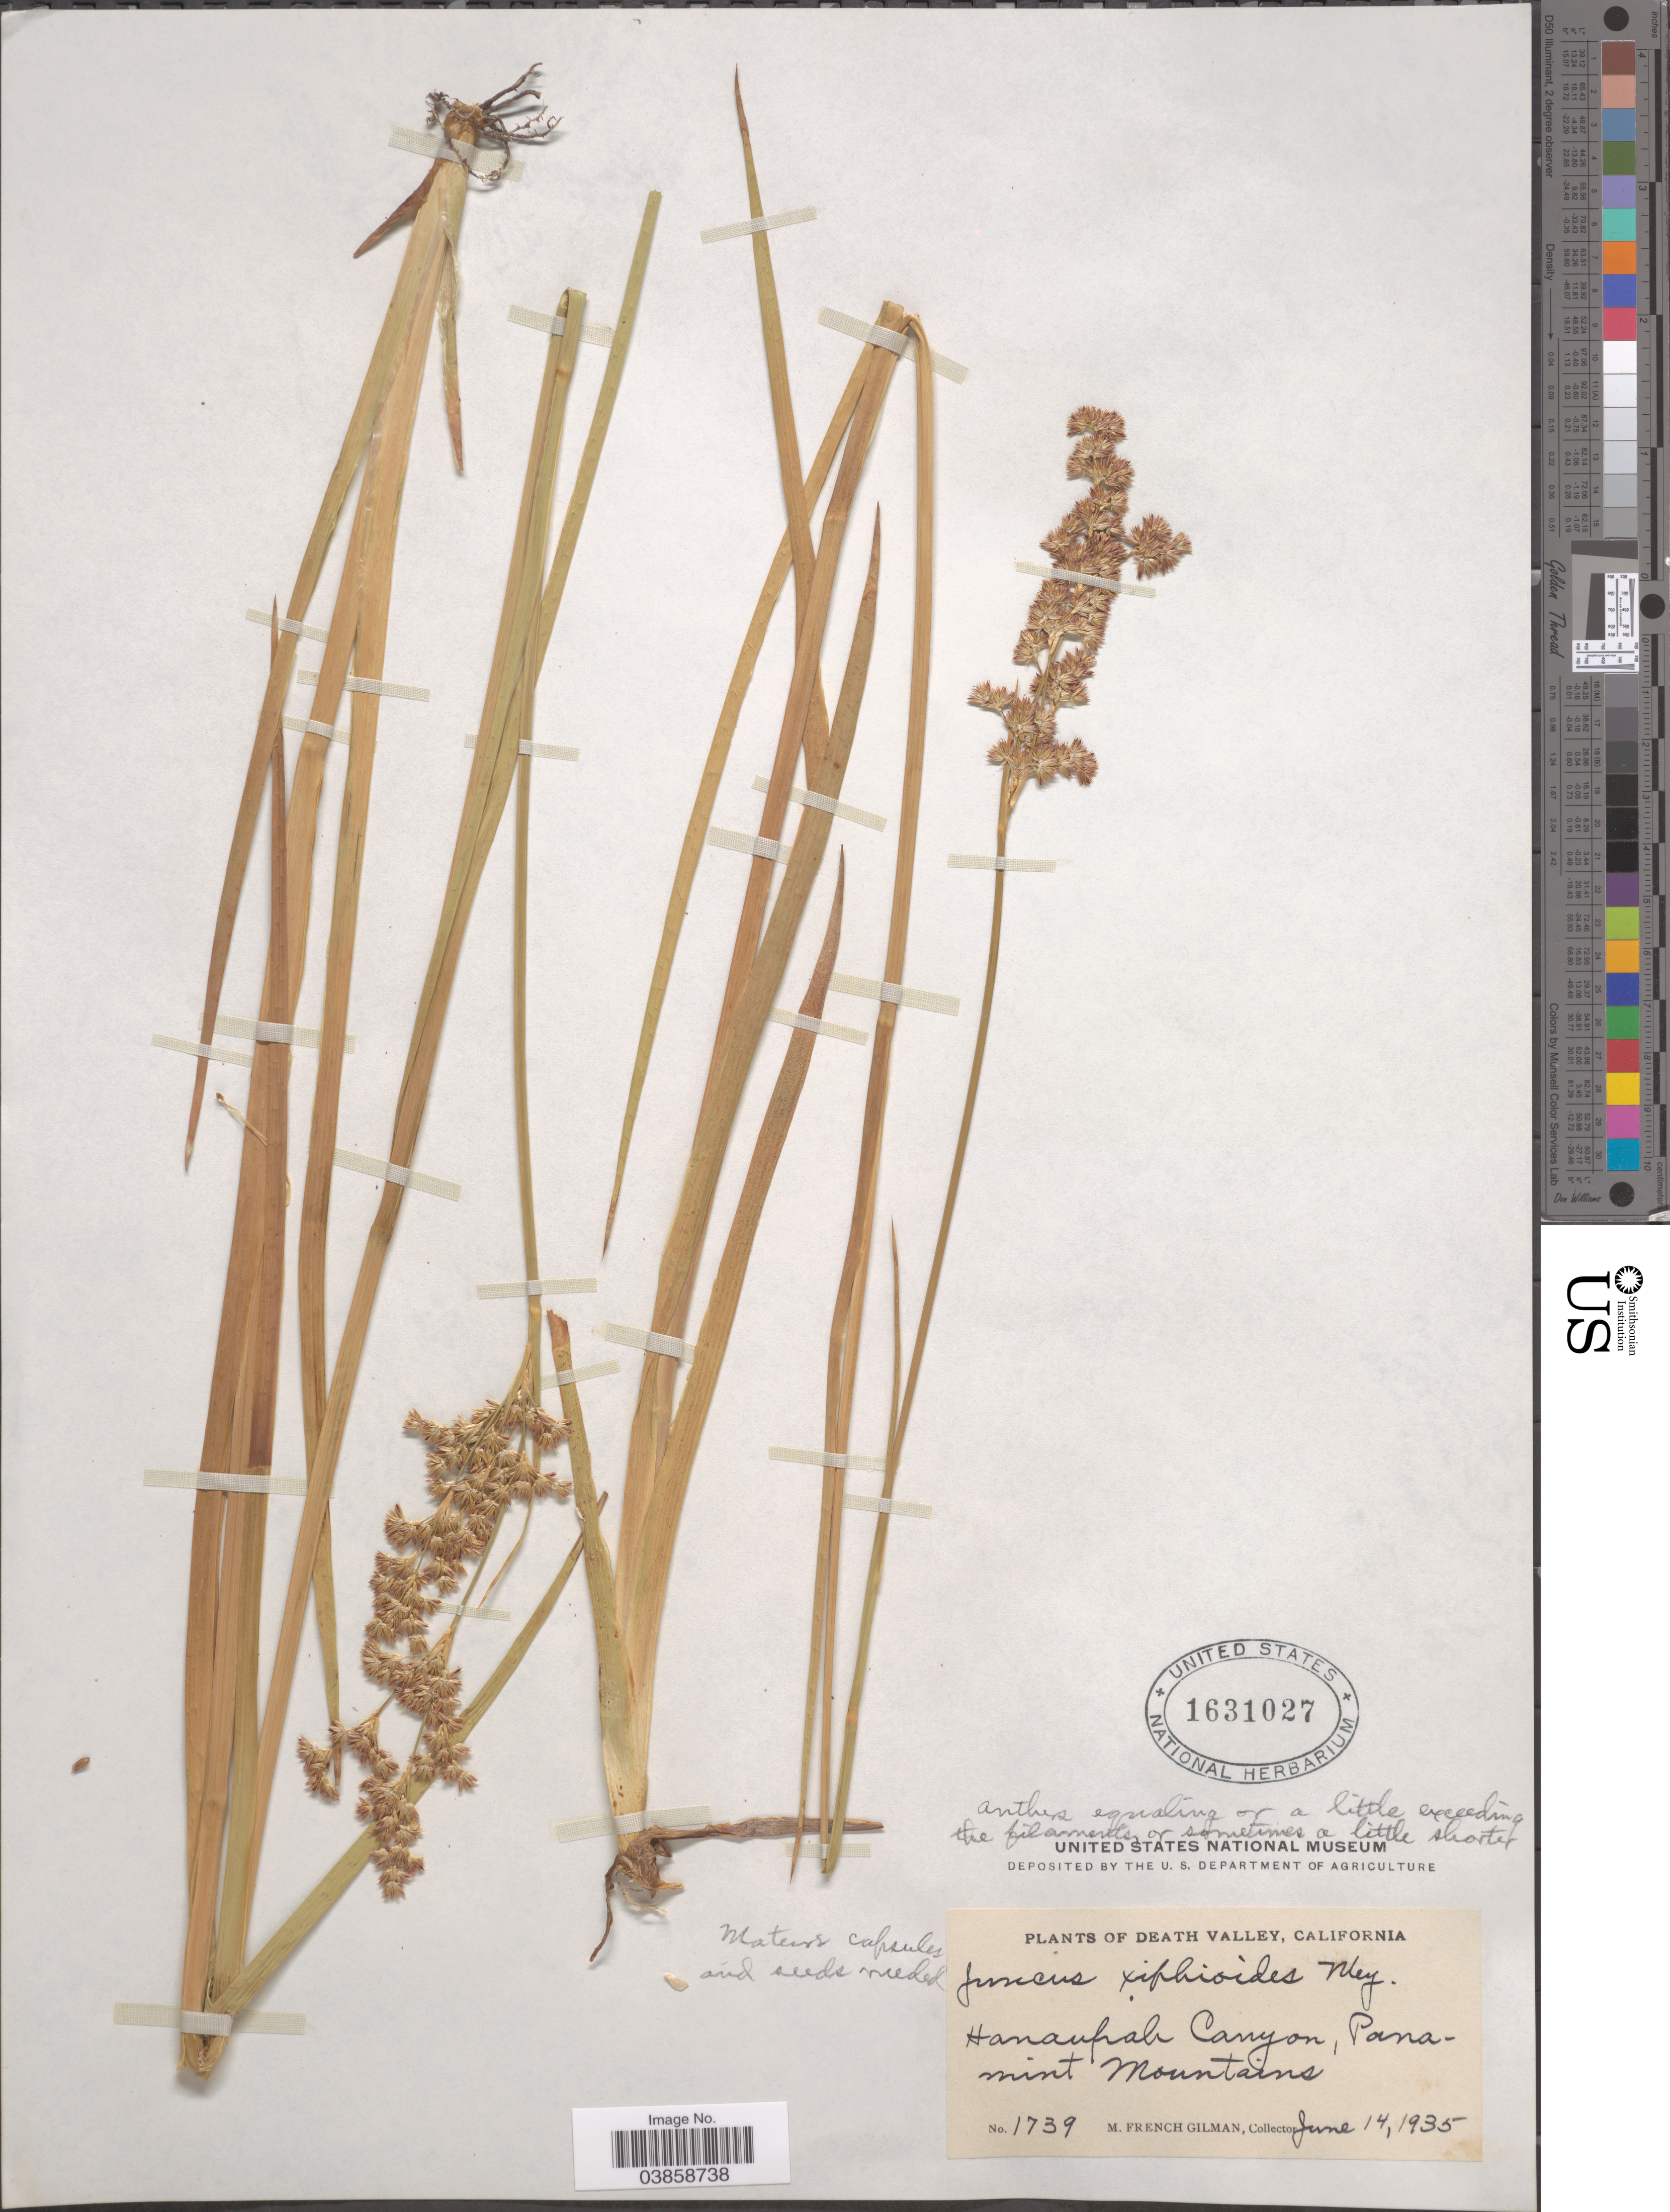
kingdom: Plantae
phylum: Tracheophyta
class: Liliopsida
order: Poales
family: Juncaceae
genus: Juncus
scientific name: Juncus xiphioides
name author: E. Mey.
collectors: M. F. Gilman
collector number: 1739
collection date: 1935-06-14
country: United States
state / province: California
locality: Death Valley. Hanaupah Canyon, Panamint Mountain.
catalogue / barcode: US 1631027